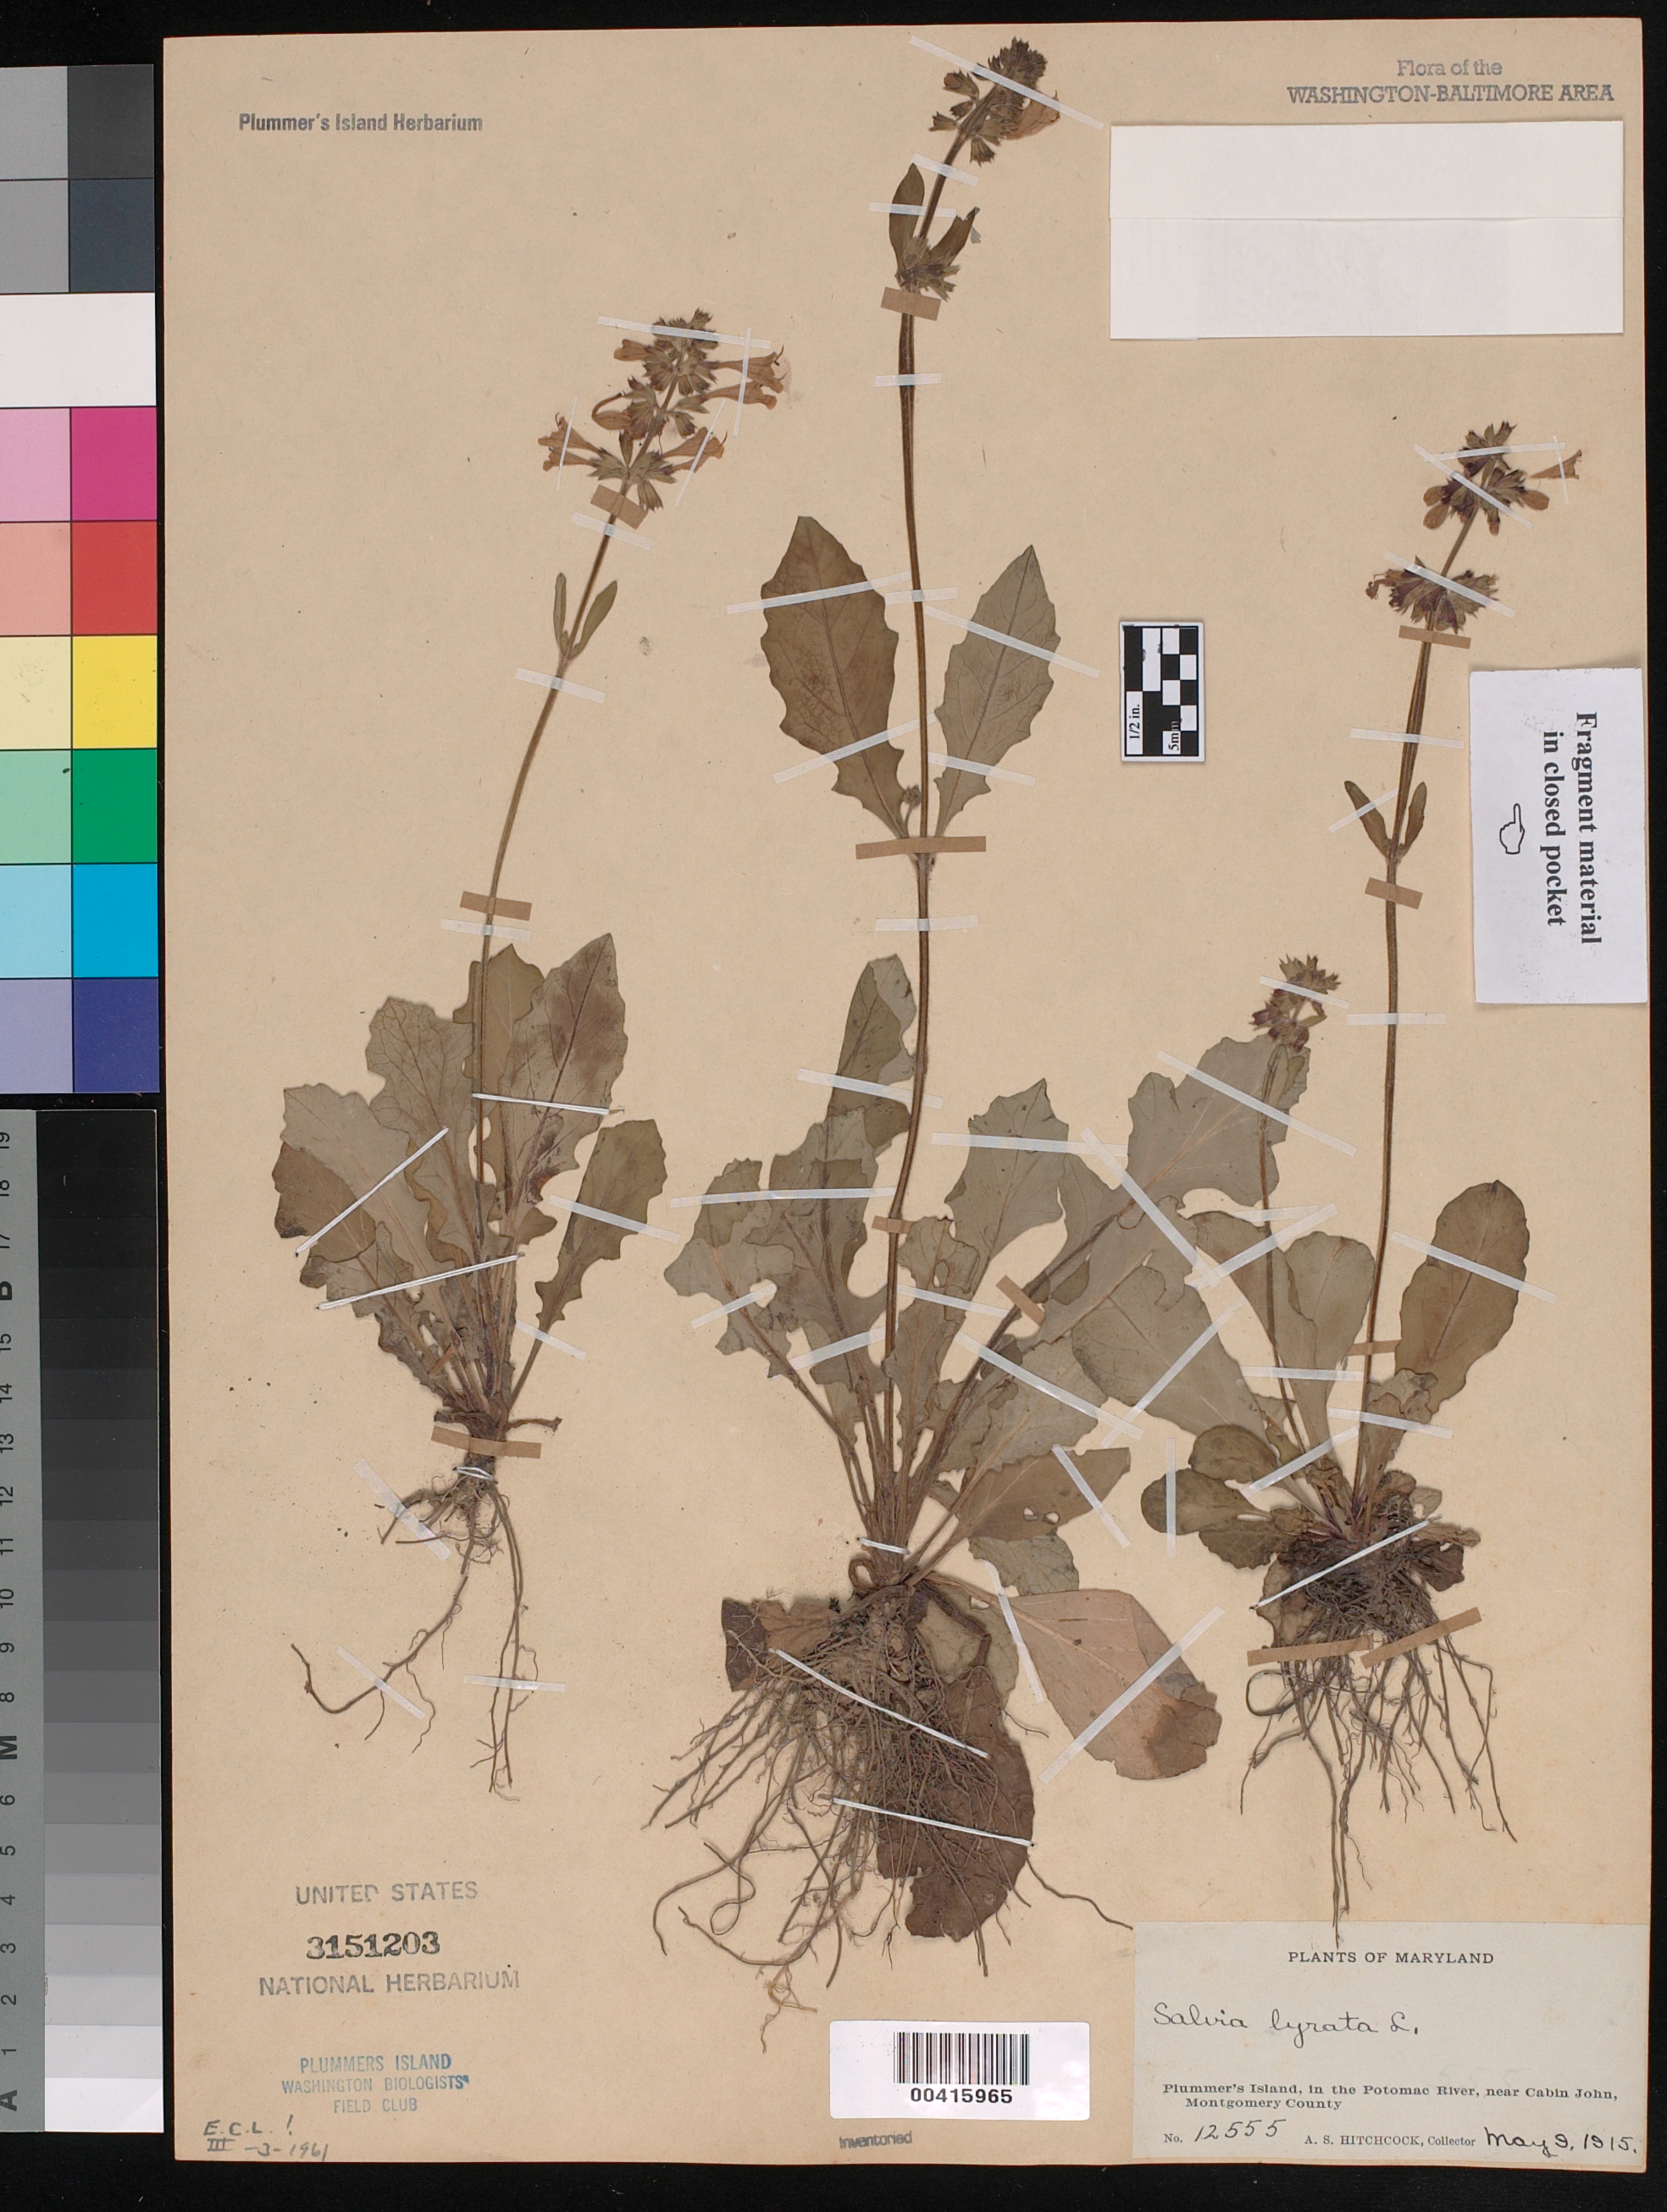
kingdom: Plantae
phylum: Tracheophyta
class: Magnoliopsida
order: Lamiales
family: Lamiaceae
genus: Salvia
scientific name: Salvia lyrata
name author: L.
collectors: A. S. Hitchcock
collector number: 12555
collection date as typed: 09 May 1915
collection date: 1915-05-09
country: United States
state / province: Maryland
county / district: Montgomery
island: Plummers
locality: Plummer's Island C. & O. Canal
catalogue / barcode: US 3151203